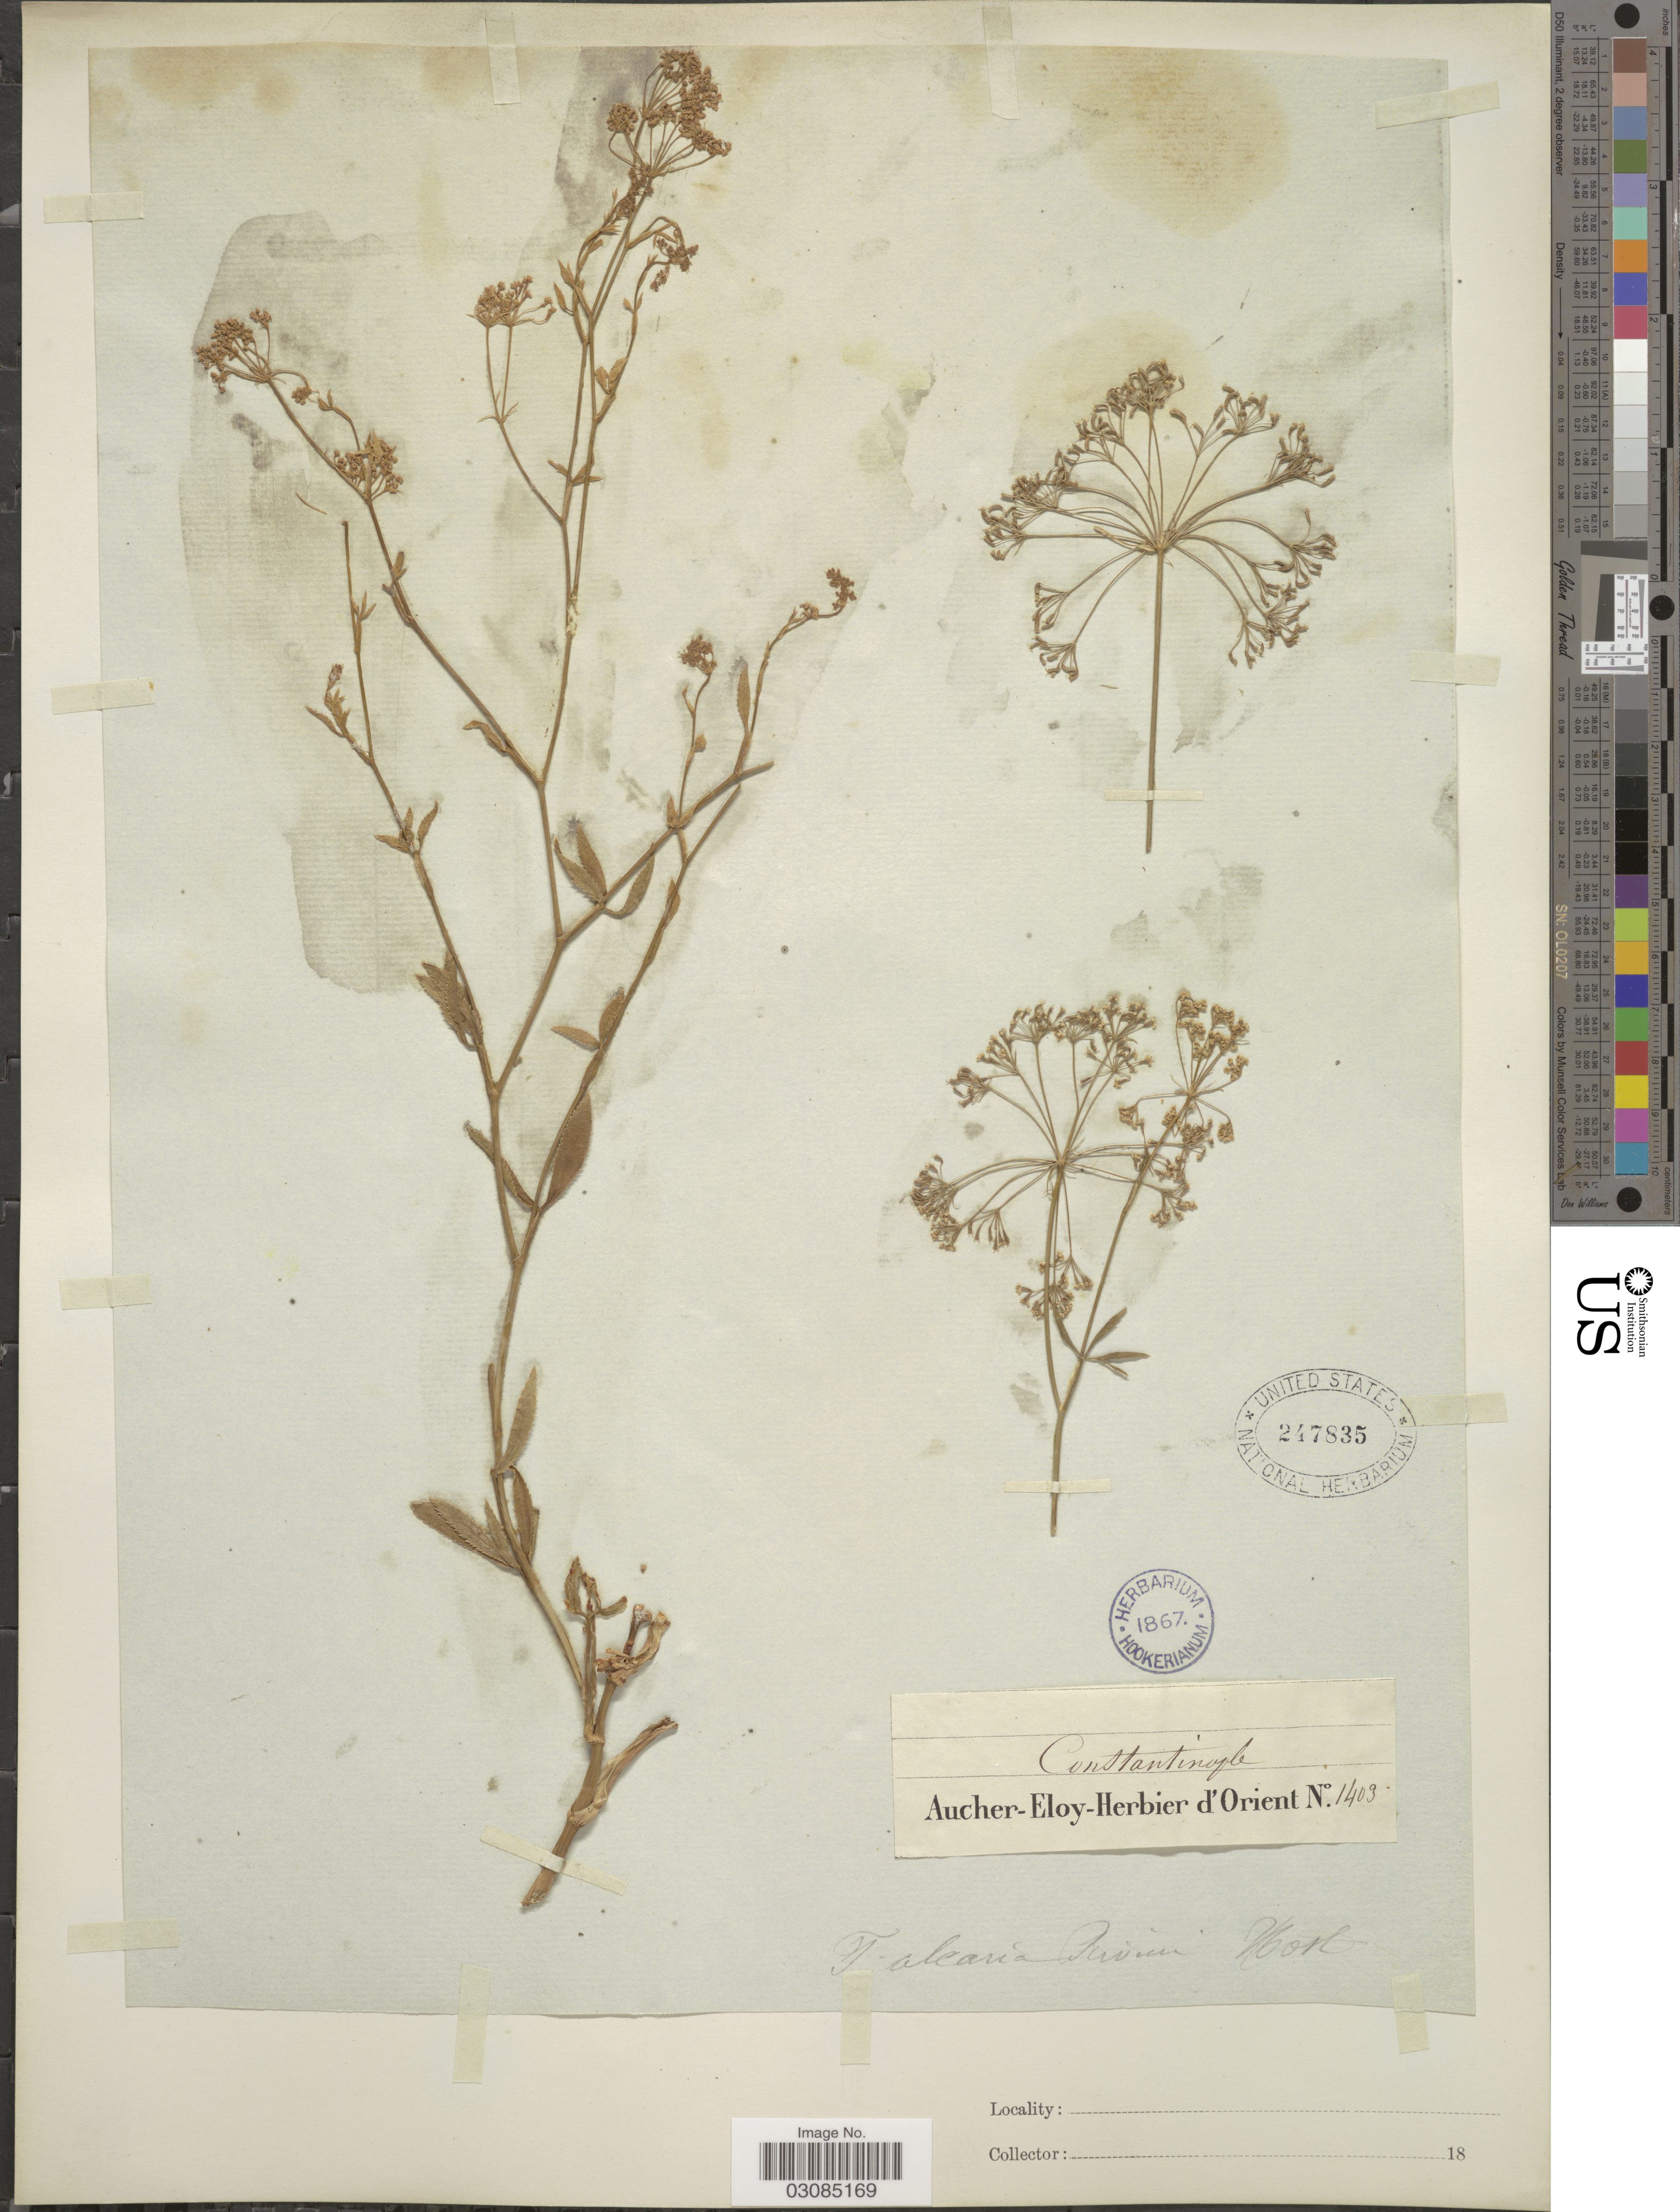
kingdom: Plantae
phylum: Tracheophyta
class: Magnoliopsida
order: Apiales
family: Apiaceae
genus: Falcaria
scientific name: Falcaria rivini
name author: Host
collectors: ex herb. Aucher-Eloy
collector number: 1403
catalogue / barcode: US 247835